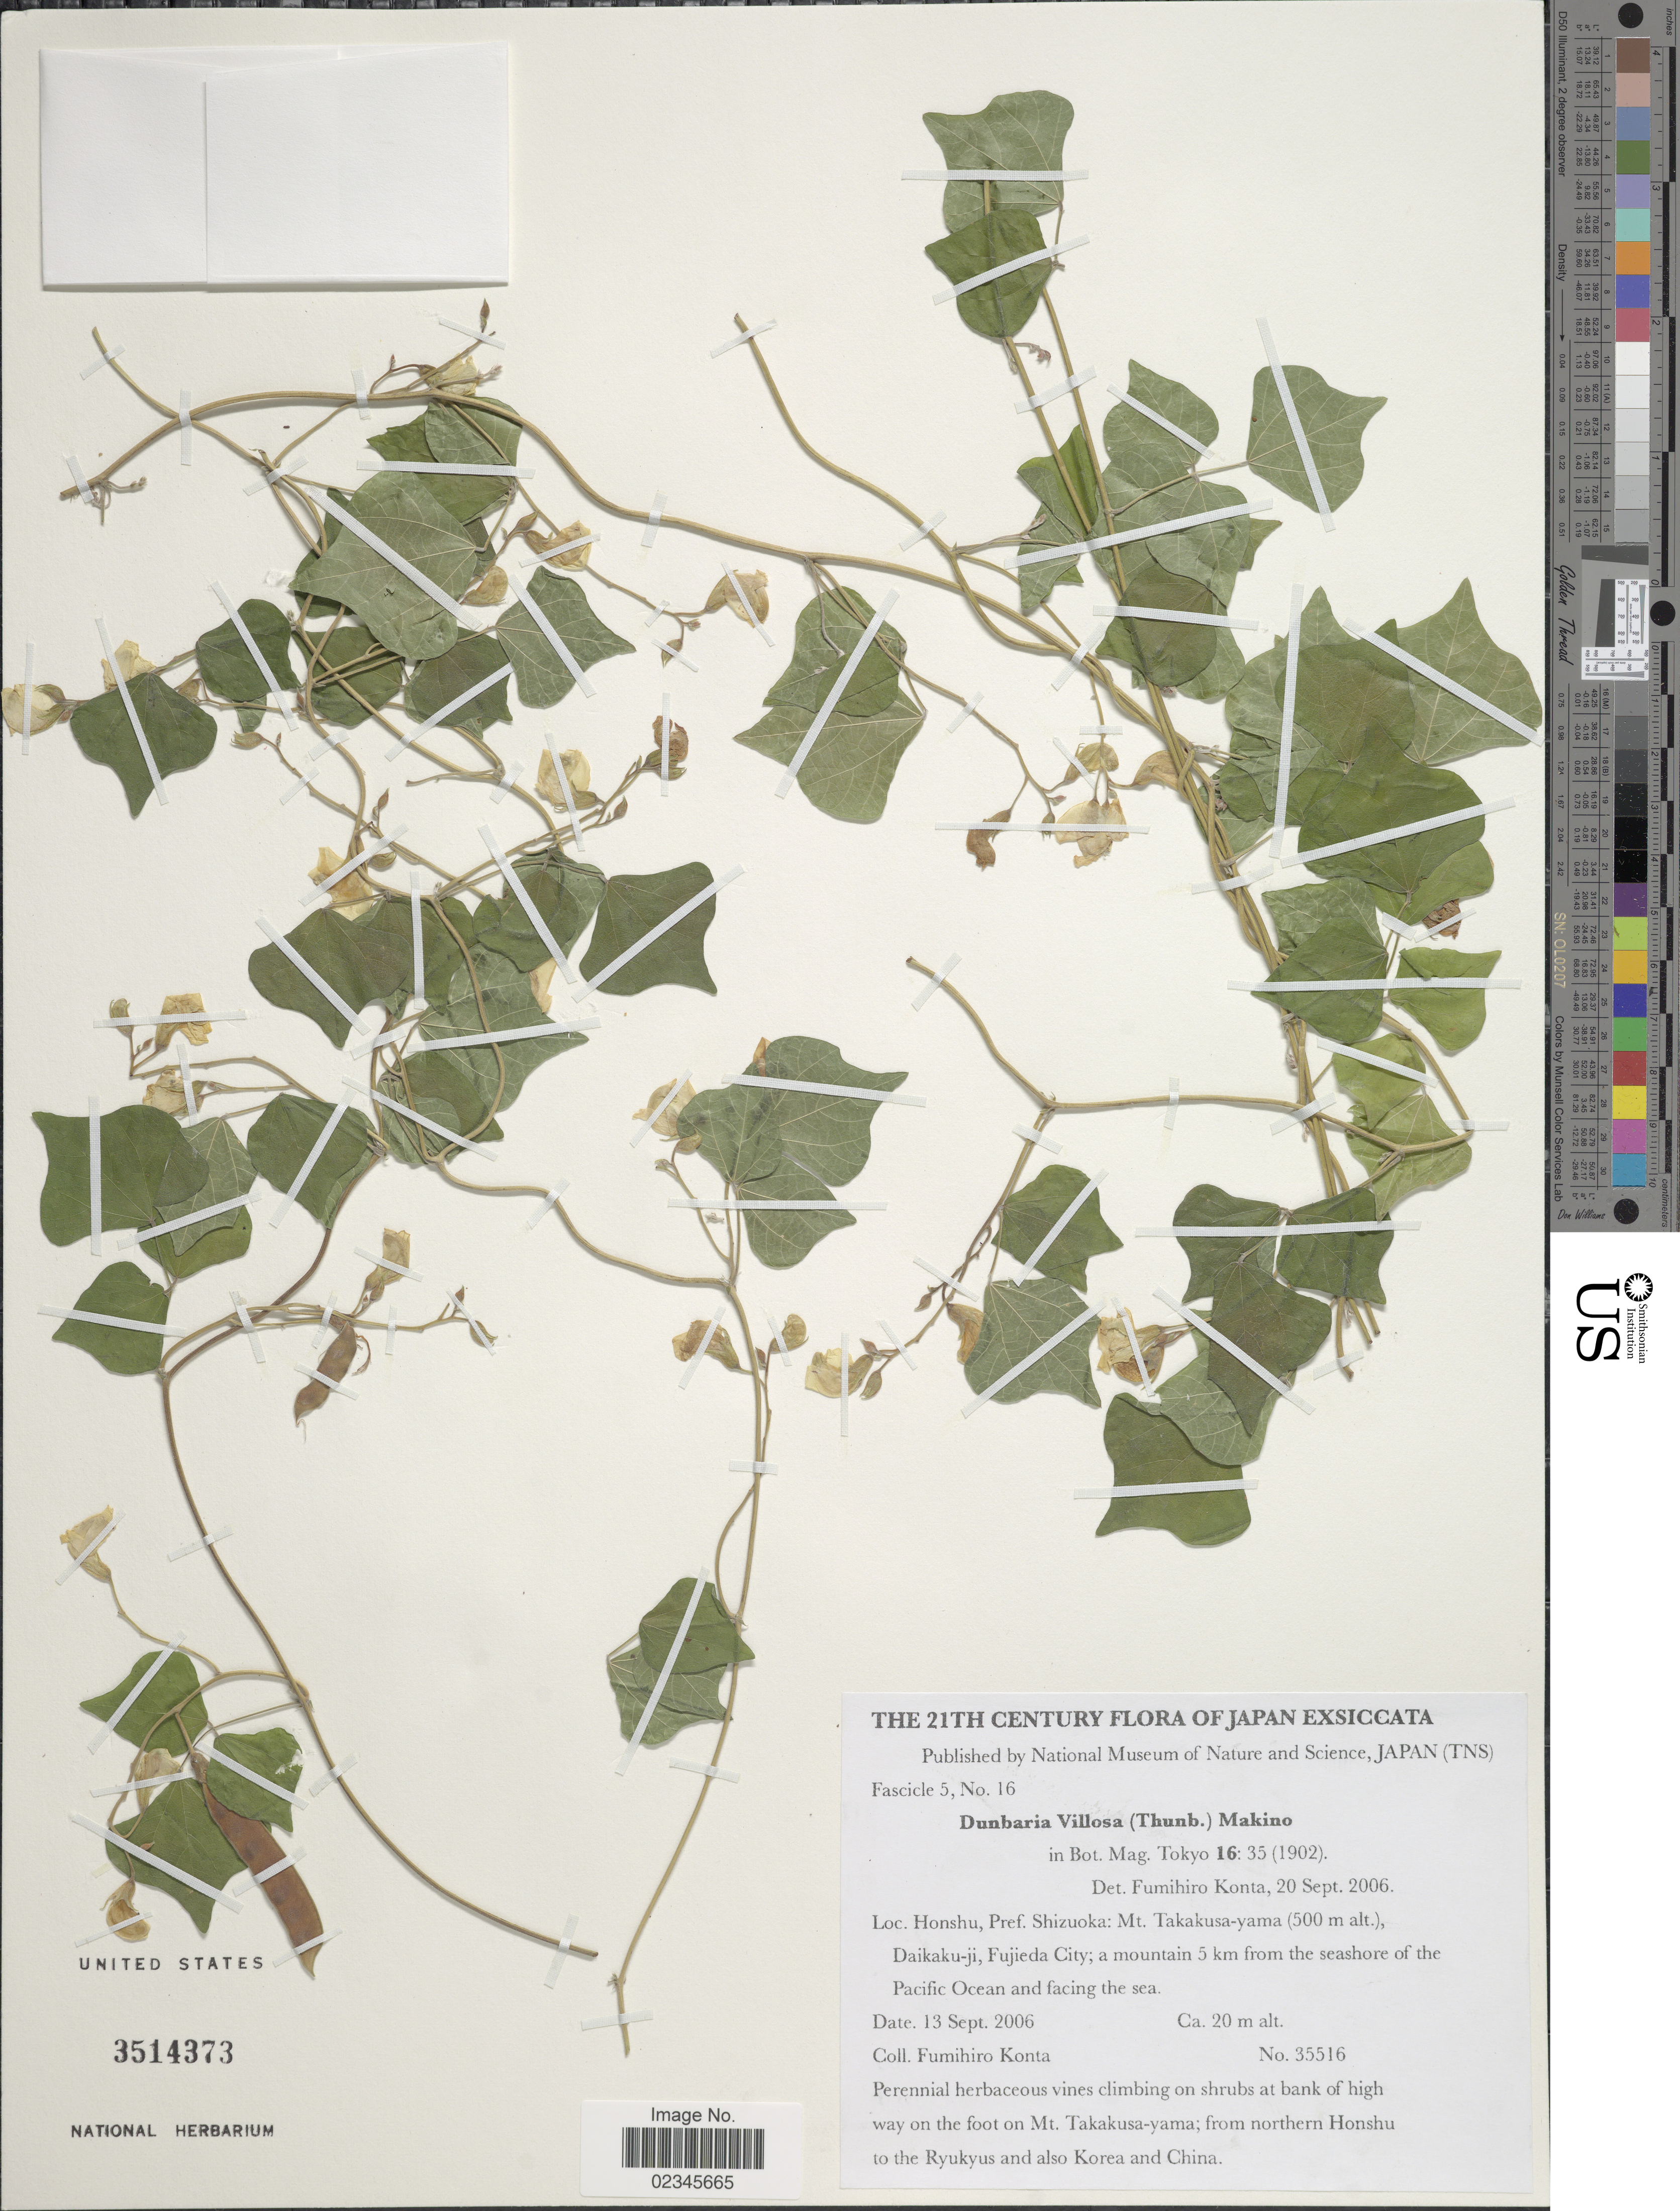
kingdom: Plantae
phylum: Tracheophyta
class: Magnoliopsida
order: Fabales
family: Fabaceae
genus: Dunbaria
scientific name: Dunbaria villosa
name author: (Thunb.) Makino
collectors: F. Konta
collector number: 35516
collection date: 2006-09-13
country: Japan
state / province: Sizuoka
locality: Honshu, Pref. Shizuoka: Mt. Takakusa-yama, Daikaku-ji, Fujieda City; a mountain 5 km from the seashore of the Pacific Ocean and facing the sea, at bank of high way on the foot on Mt. takakusa-yama; from northern Honshu to the Ryukyus and also Korea and China [unsure placement].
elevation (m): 20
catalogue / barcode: US 3514373